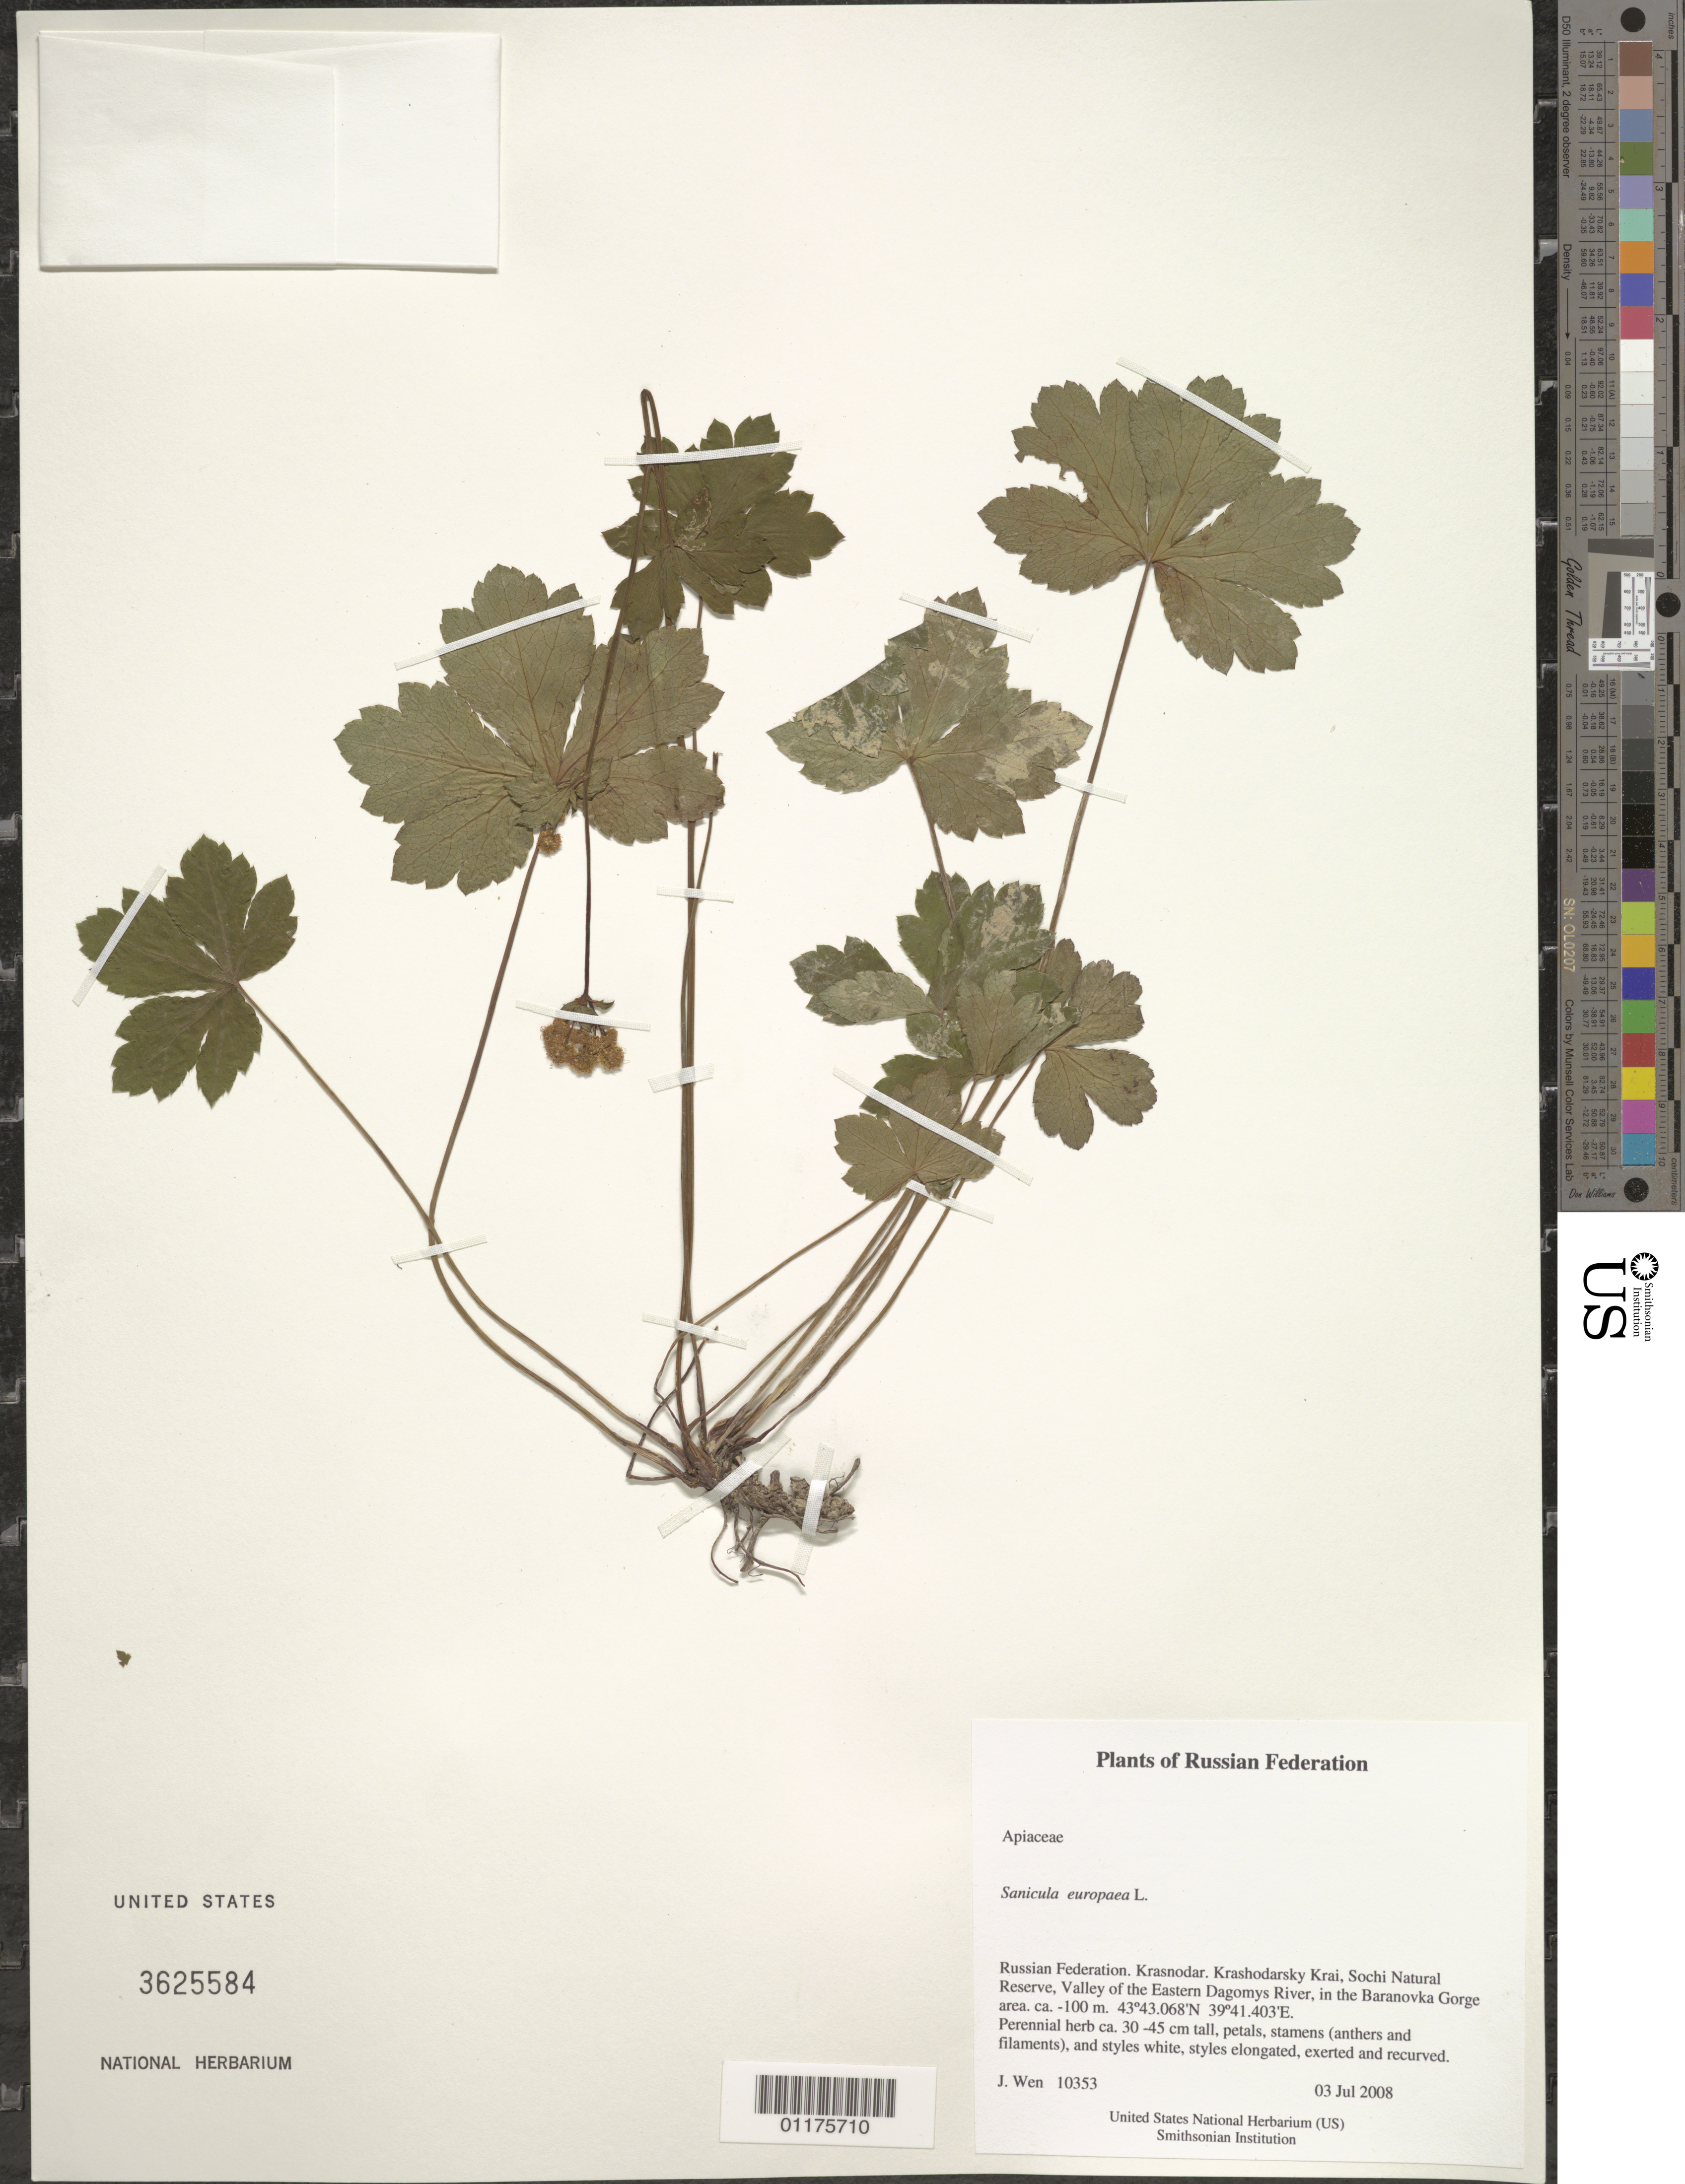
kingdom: Plantae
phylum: Tracheophyta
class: Magnoliopsida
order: Apiales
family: Apiaceae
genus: Sanicula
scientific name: Sanicula europaea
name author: L.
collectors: J. Wen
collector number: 10353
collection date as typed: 03 Jul 2008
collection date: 2008-07-03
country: Russian Federation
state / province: Krasnodar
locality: Krashodarsky Krai, Sochi Natural Reserve, Valley of the Eastern Dagomys River, in the Baranovka Gorge area.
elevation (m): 100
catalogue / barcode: US 3625584